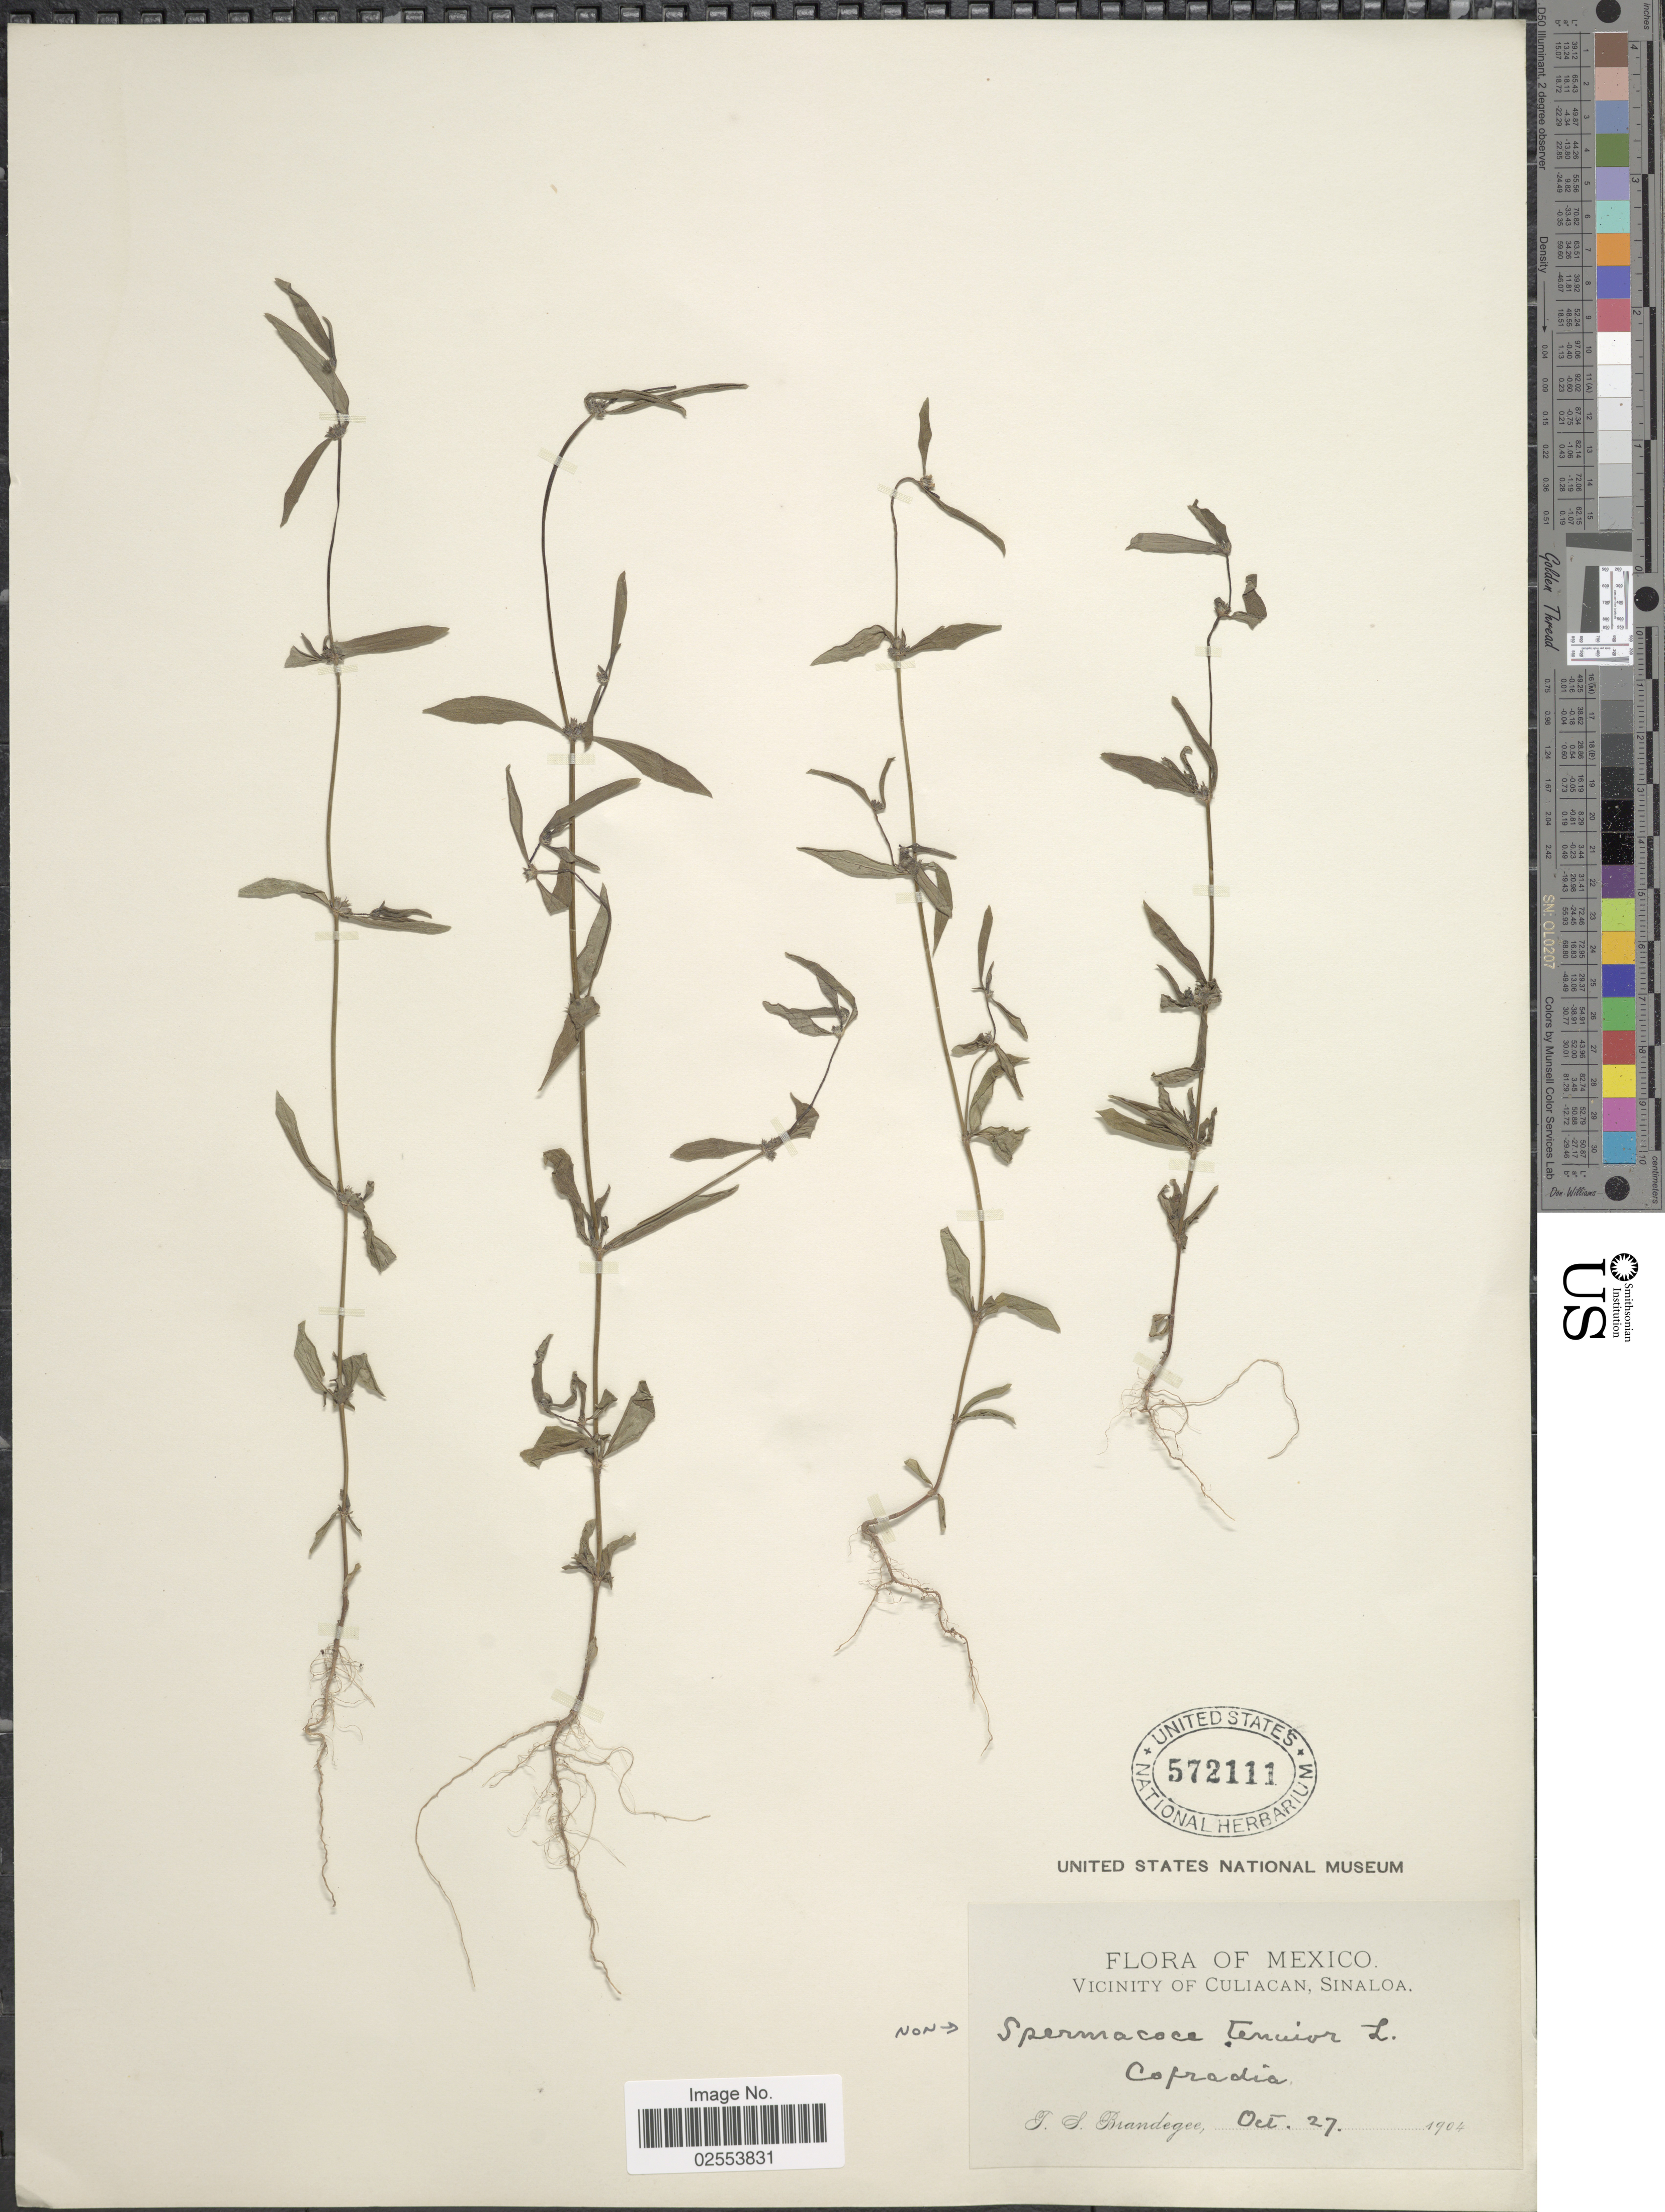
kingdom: Plantae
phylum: Tracheophyta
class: Magnoliopsida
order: Gentianales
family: Rubiaceae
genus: Spermacoce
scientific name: Spermacoce tenuior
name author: L.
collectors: T. S. Brandegee (herbarium)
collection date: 1904-10-27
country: Mexico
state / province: Sinaloa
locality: Vicinity of Culiacan, Cofradia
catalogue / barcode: US 572111